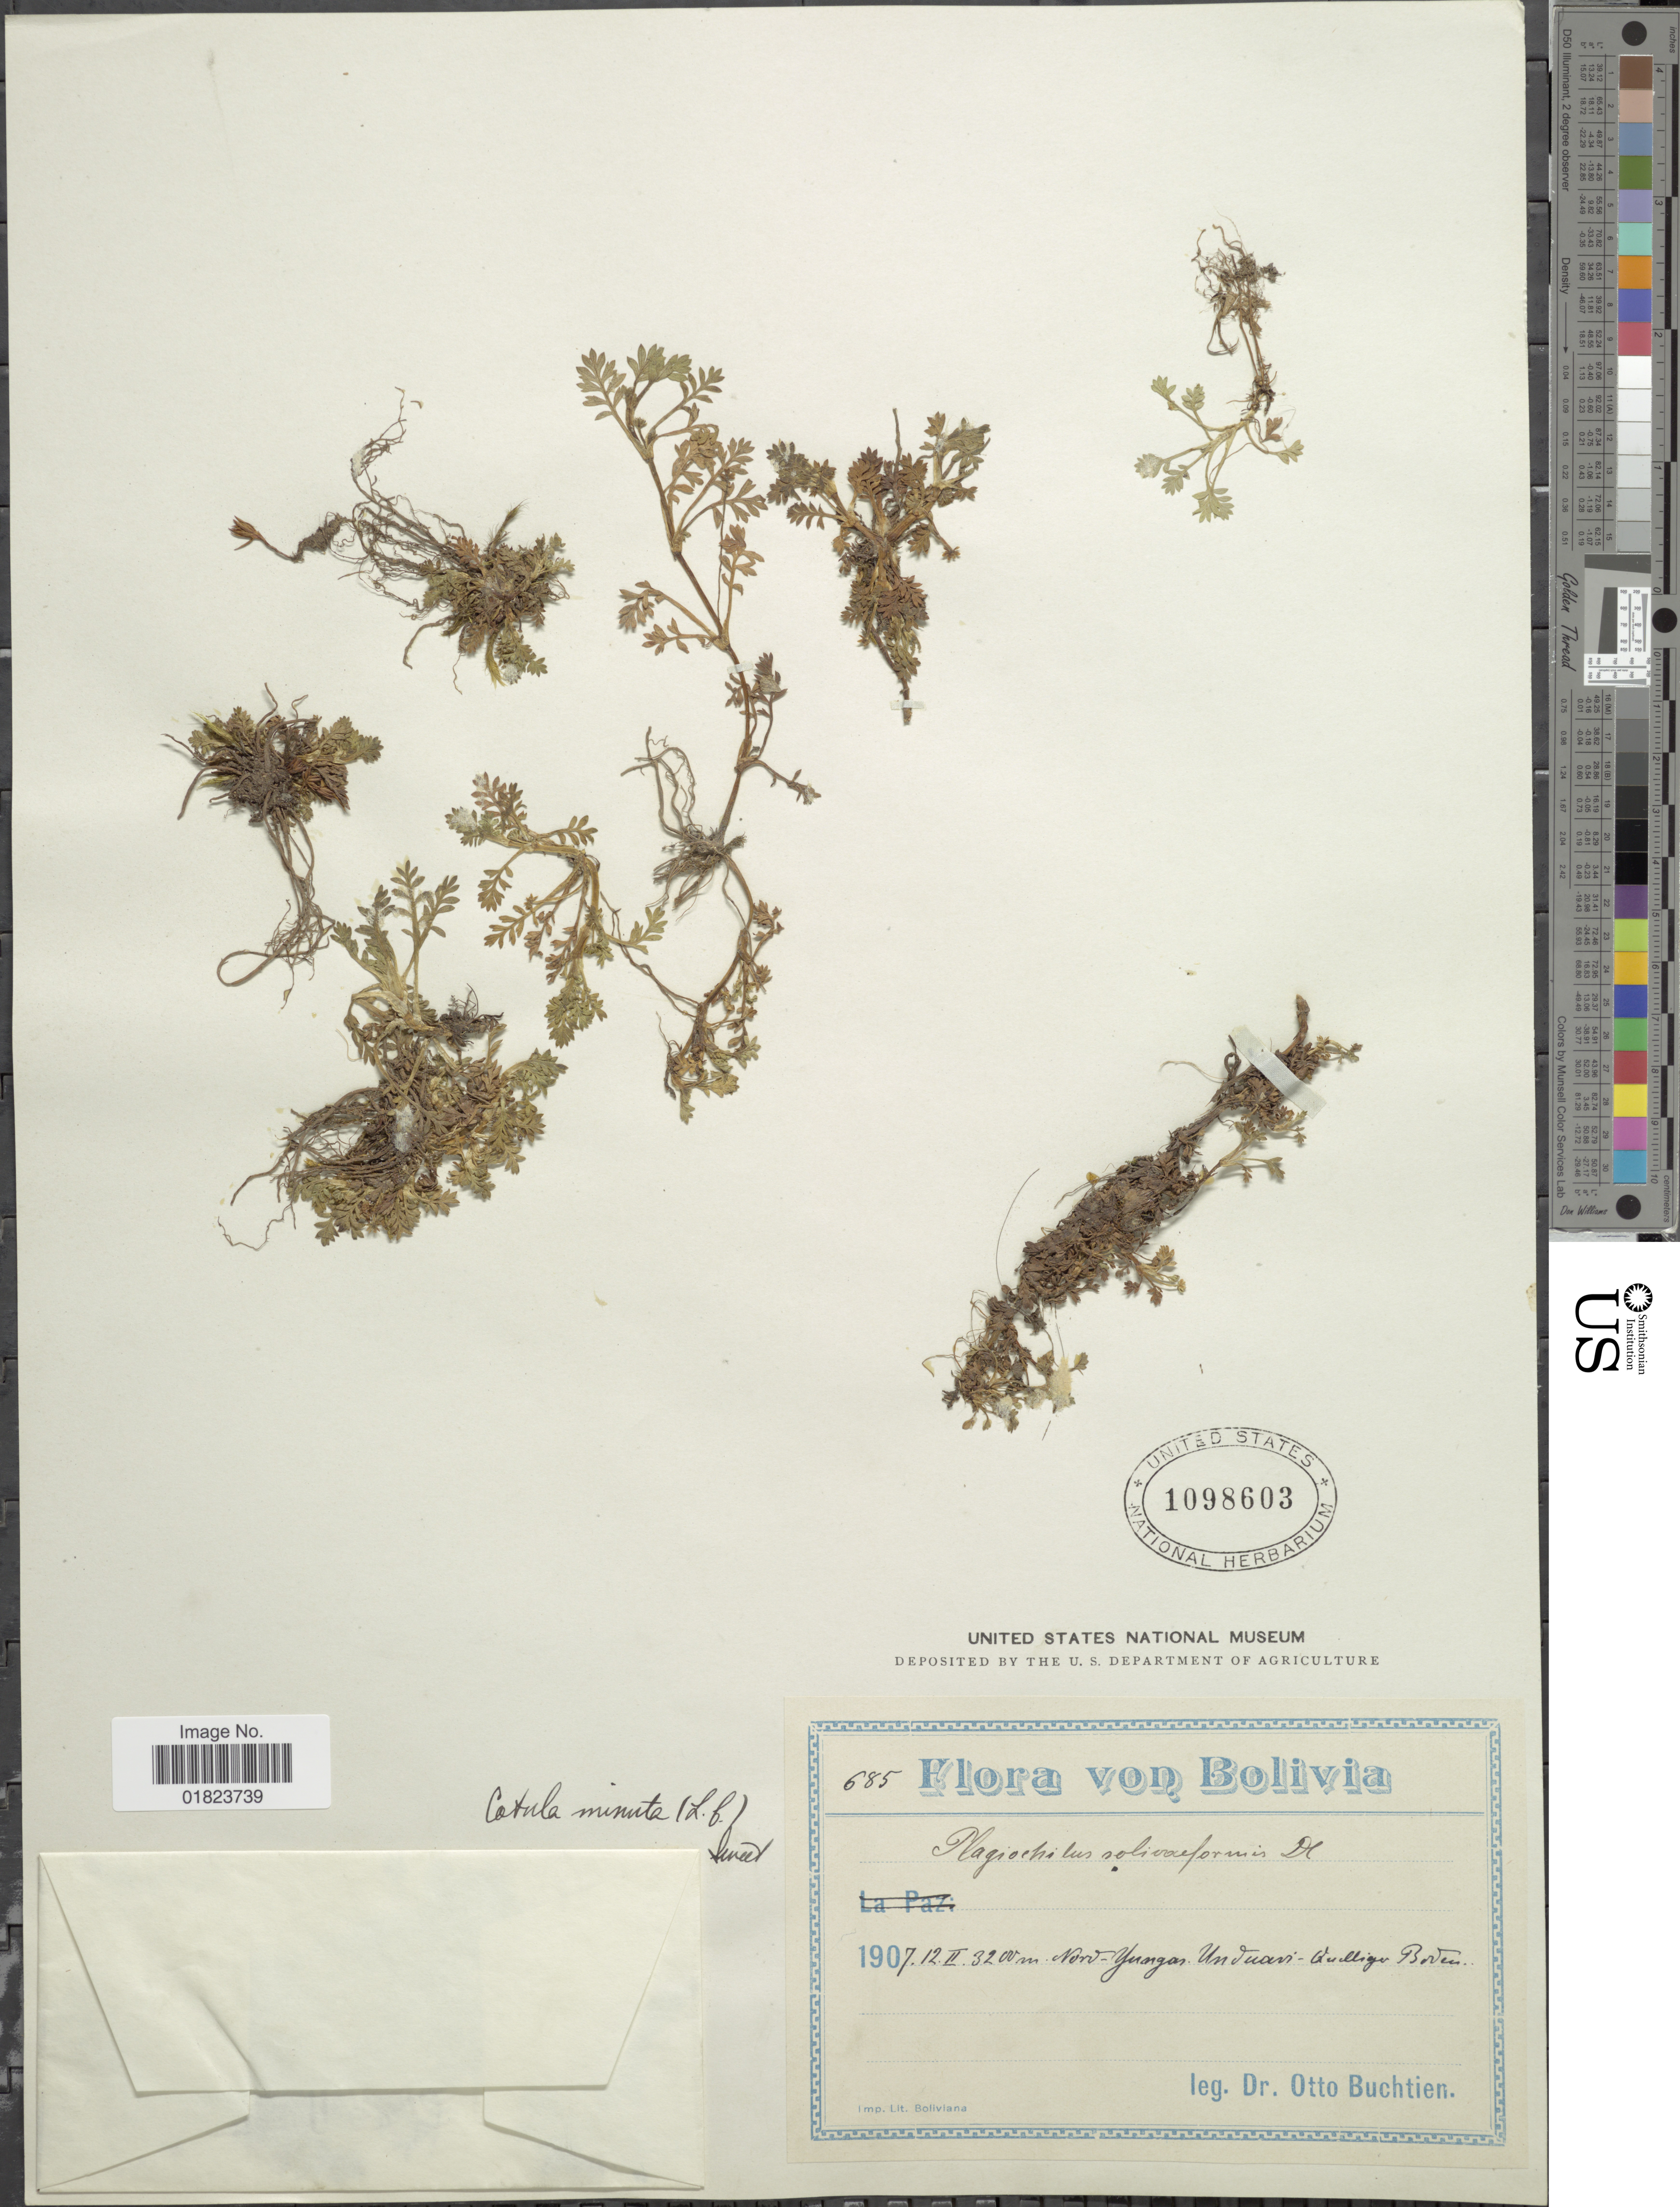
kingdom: Plantae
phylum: Tracheophyta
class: Magnoliopsida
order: Asterales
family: Asteraceae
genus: Cotula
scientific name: Cotula minuta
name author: G. Forst.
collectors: O. Buchtien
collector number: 685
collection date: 1907-02-12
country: Bolivia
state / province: La Paz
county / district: Nor Yungas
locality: Unduavi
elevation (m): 3200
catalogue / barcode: US 1098603